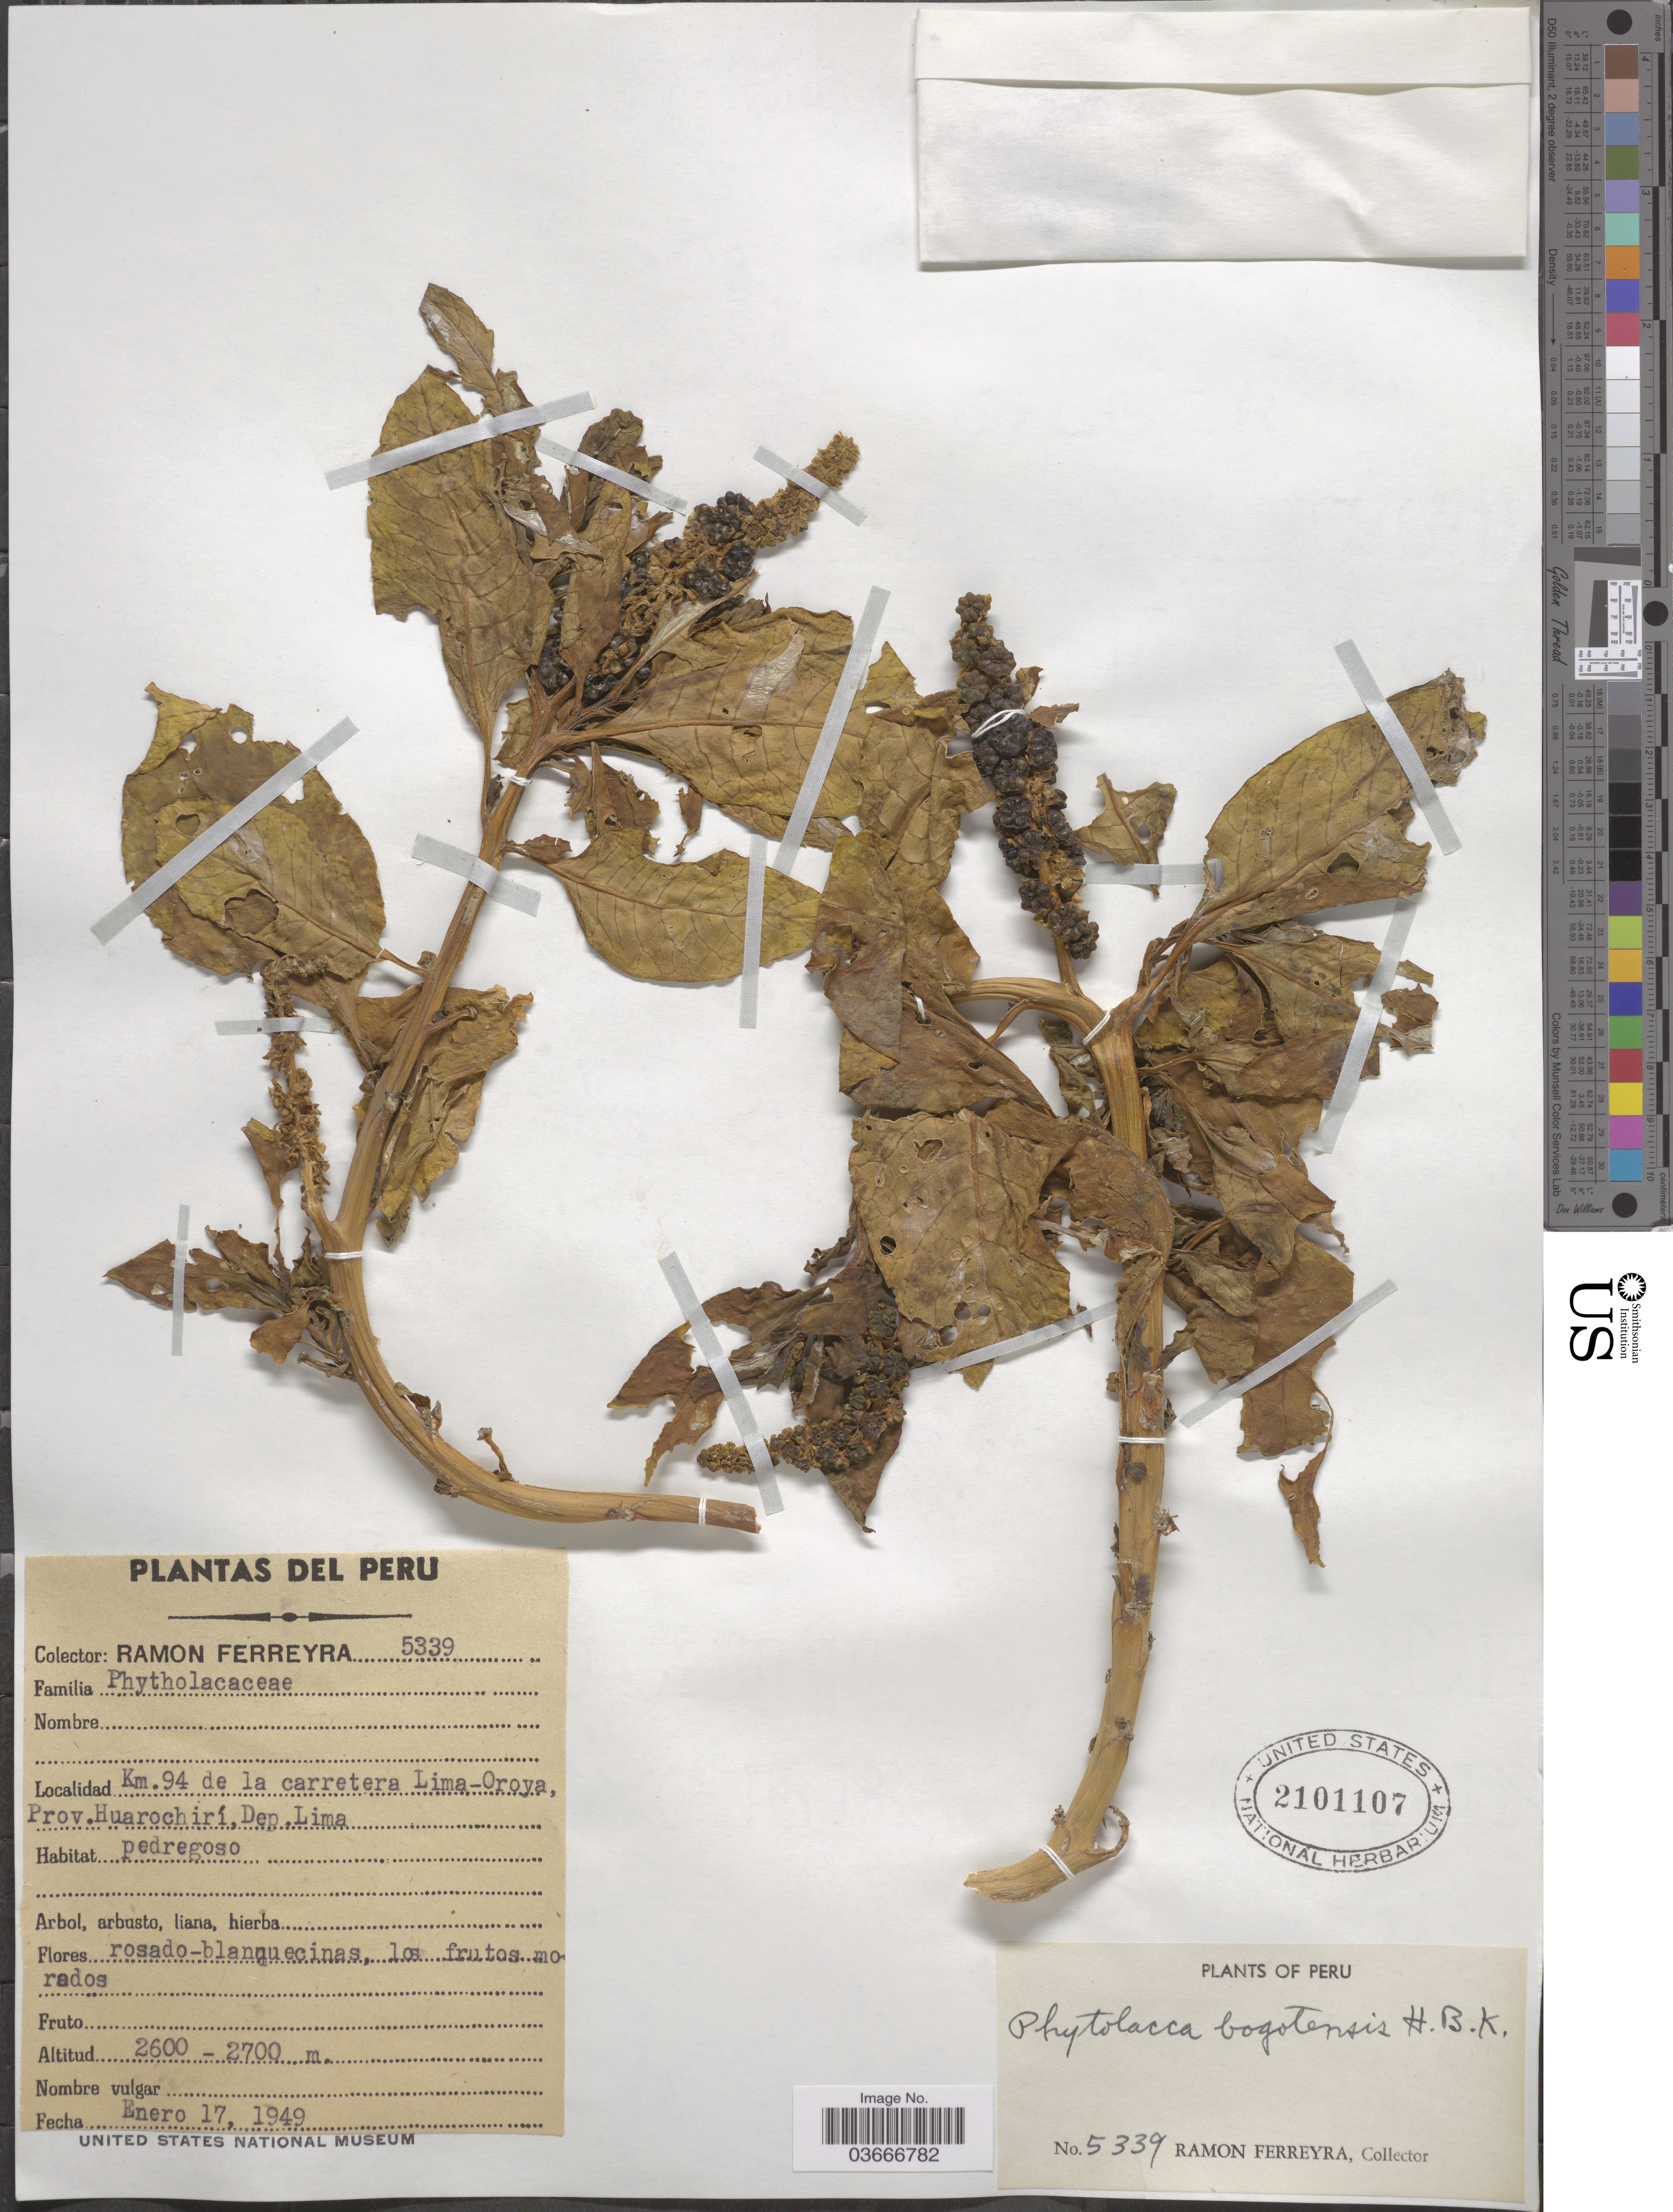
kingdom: Plantae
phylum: Tracheophyta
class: Magnoliopsida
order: Caryophyllales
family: Phytolaccaceae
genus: Phytolacca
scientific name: Phytolacca bogotensis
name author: Kunth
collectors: R. A. Ferreyra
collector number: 5339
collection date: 1949-01-17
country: Peru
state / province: Lima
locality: Km. 94 de la carretera Lima-Oroya, Prov. Huarochirí, Dep. Lima.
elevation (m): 2600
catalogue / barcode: US 2101107